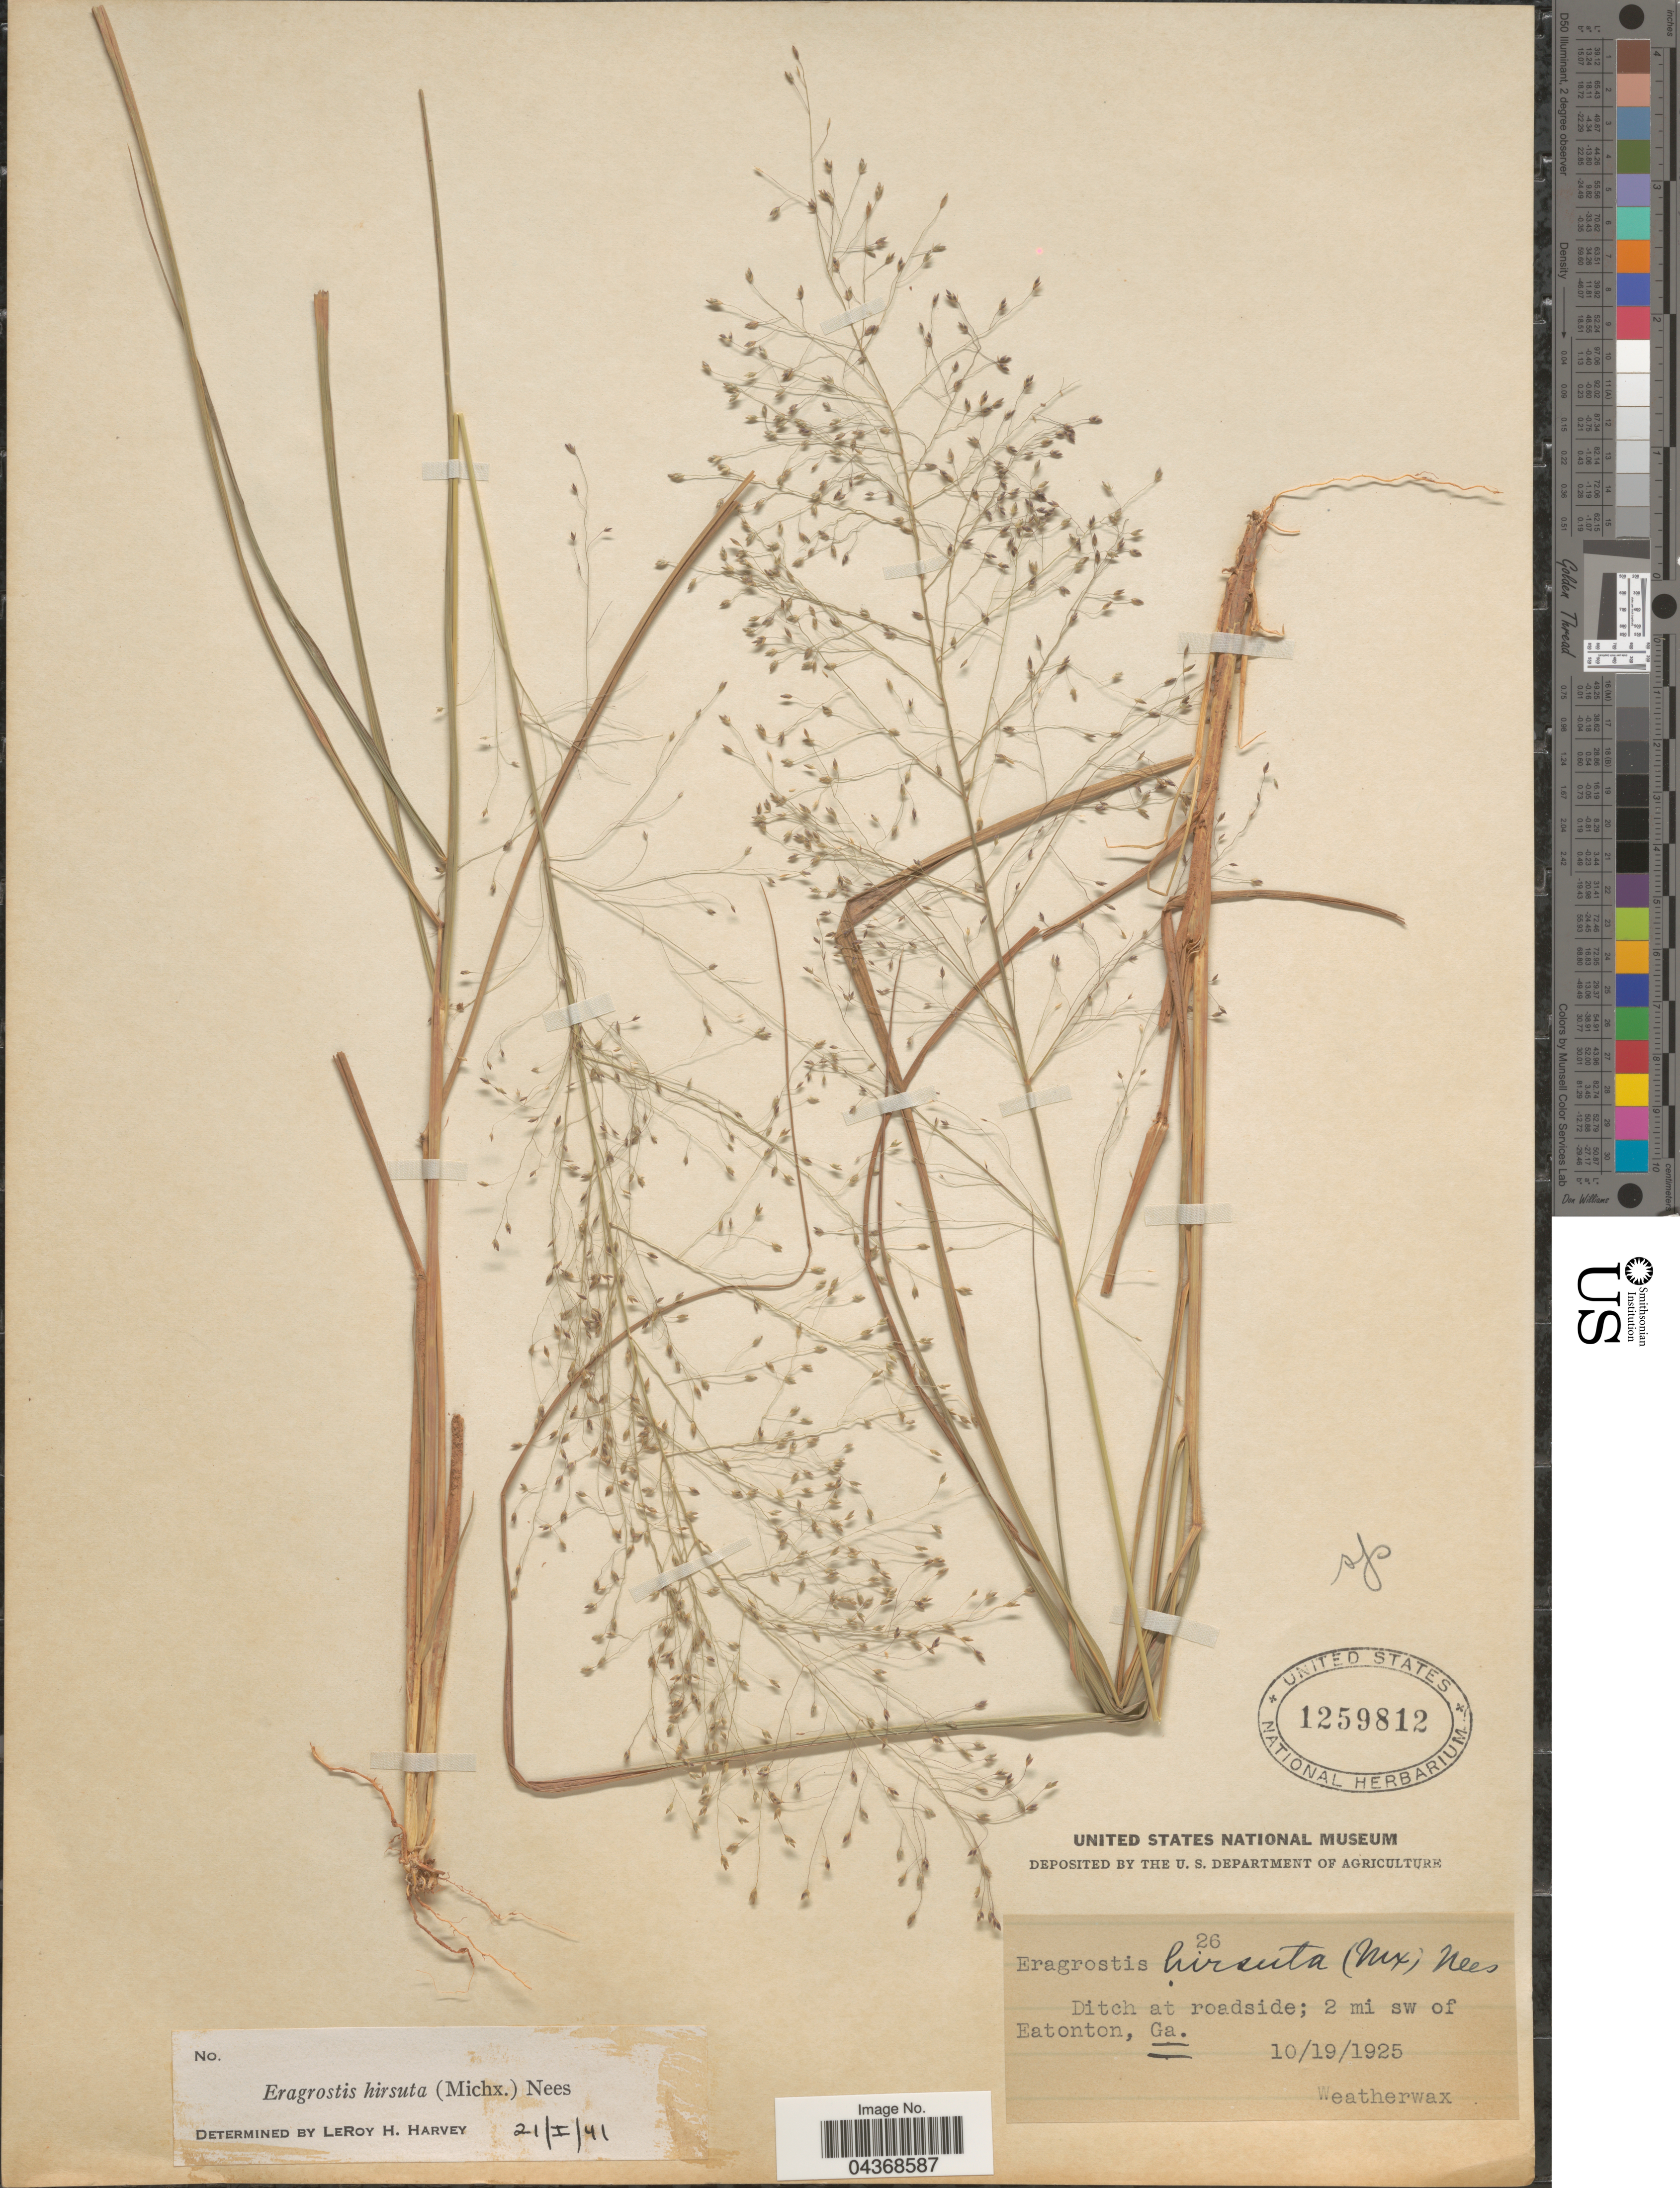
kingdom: Plantae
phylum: Tracheophyta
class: Liliopsida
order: Poales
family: Poaceae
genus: Eragrostis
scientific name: Eragrostis hirsuta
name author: (Michx.) Nees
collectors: -. Weatherwax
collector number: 26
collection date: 1925-10-19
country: United States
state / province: Georgia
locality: Ditch at roadside; 2 mi sw of Eatonton.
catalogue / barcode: US 1259812